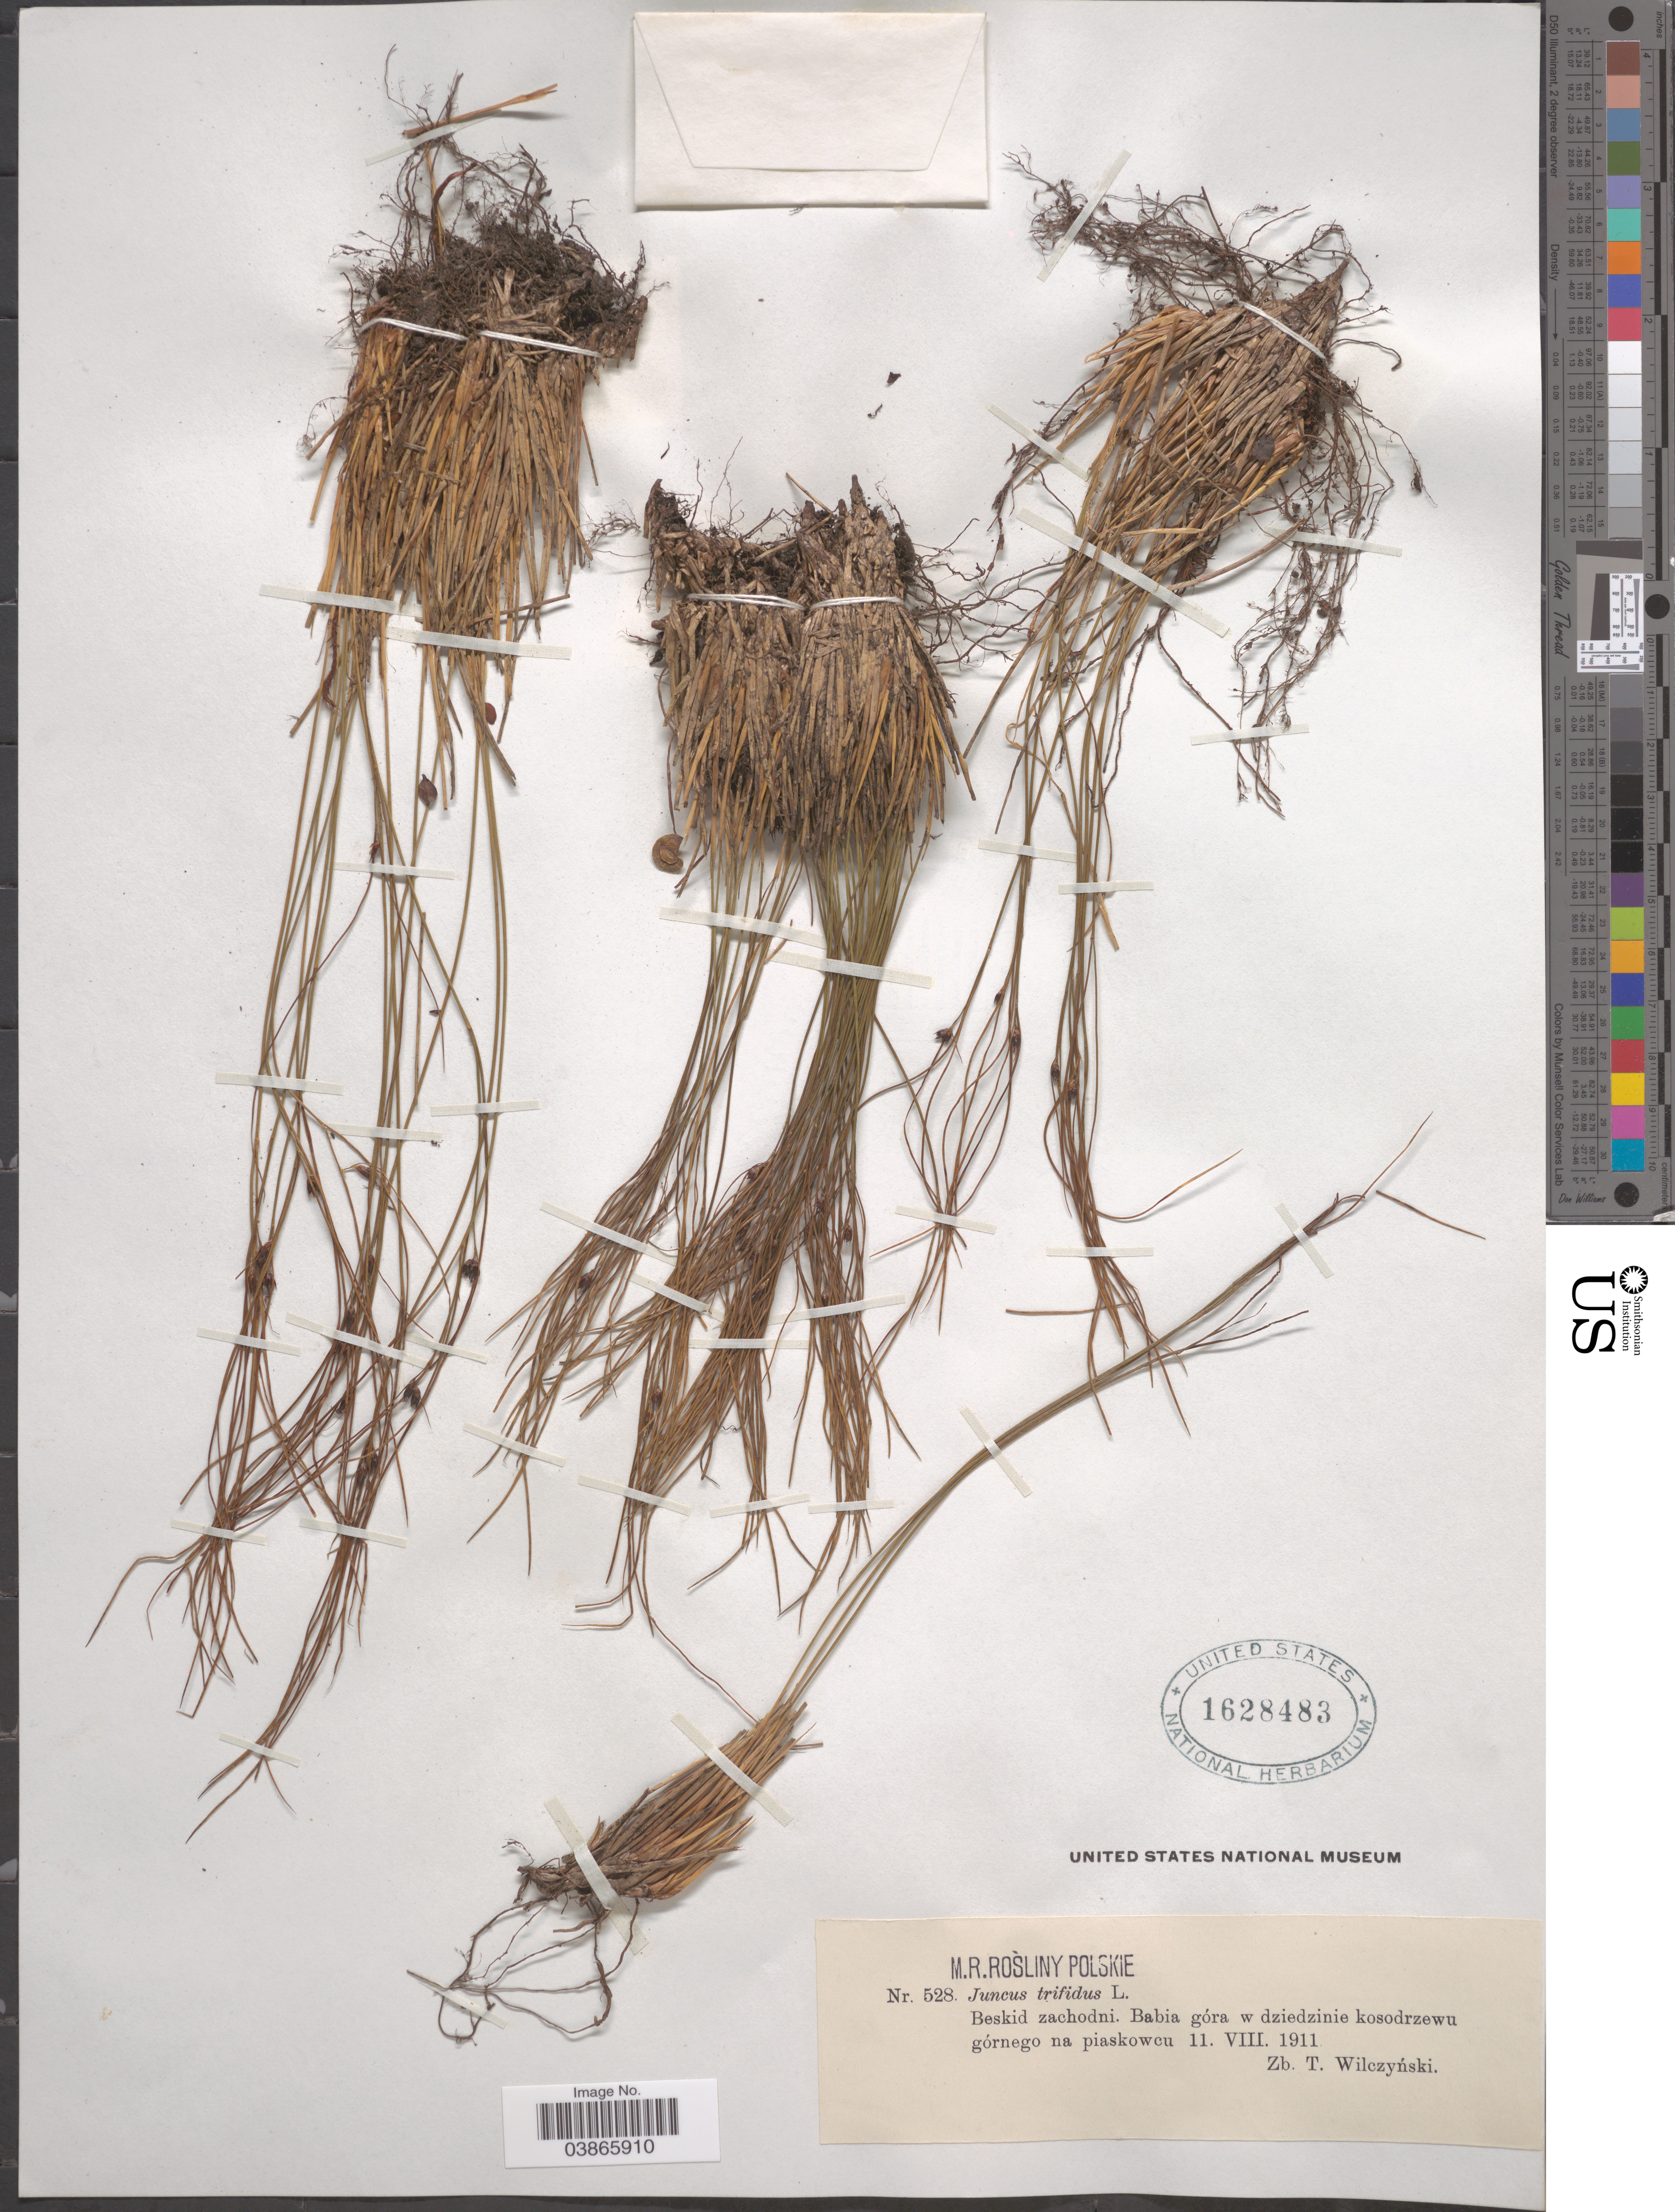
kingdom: Plantae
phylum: Tracheophyta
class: Liliopsida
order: Poales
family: Juncaceae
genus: Juncus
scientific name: Juncus trifidus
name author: L.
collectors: Z. Wilczynski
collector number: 528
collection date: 1911-08-11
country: Poland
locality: Beskid zachodni. Babia góra w dziedzinie kosodrzewu górnego na piaskowcu.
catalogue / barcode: US 1628483